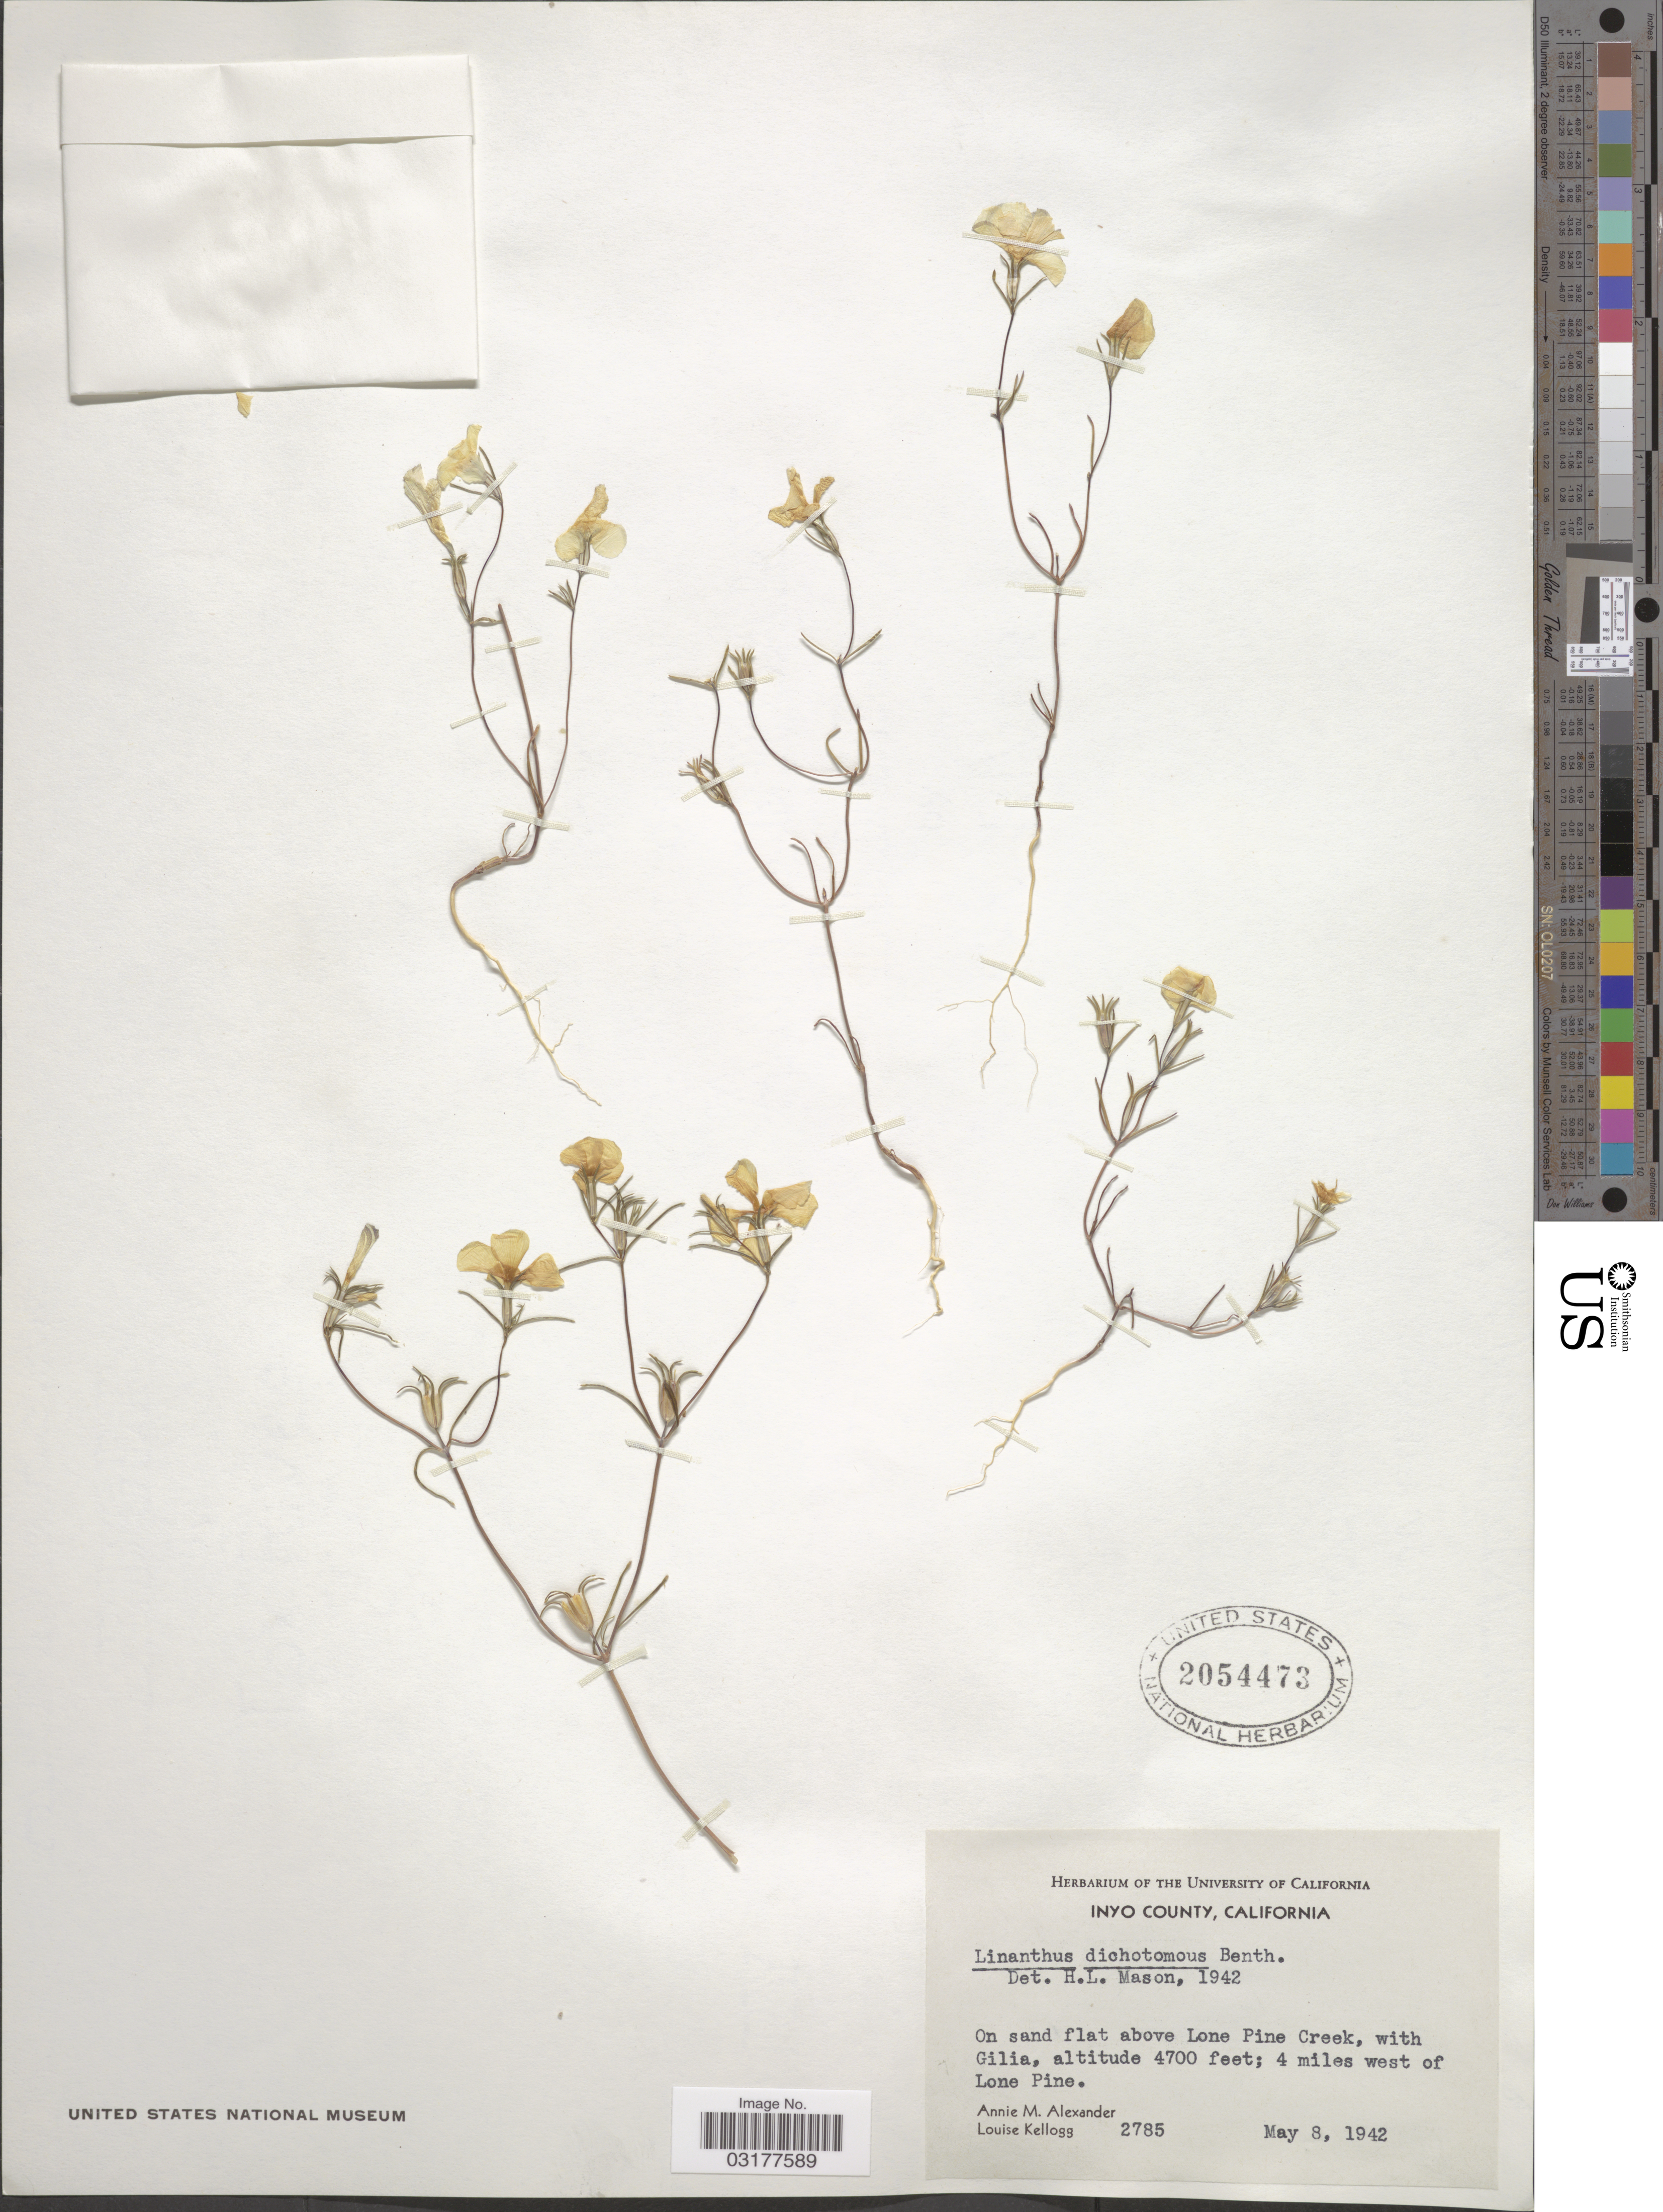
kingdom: Plantae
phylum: Tracheophyta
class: Magnoliopsida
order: Ericales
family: Polemoniaceae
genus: Linanthus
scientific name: Linanthus dichotomus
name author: Benth.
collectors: A. M. Alexander & L. Kellogg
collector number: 2785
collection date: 1942-05-08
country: United States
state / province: California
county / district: Inyo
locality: Inyo County. On sand flat above Lone Pine Creek; 4 miles west of Lone Pine.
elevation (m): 1433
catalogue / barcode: US 2054473